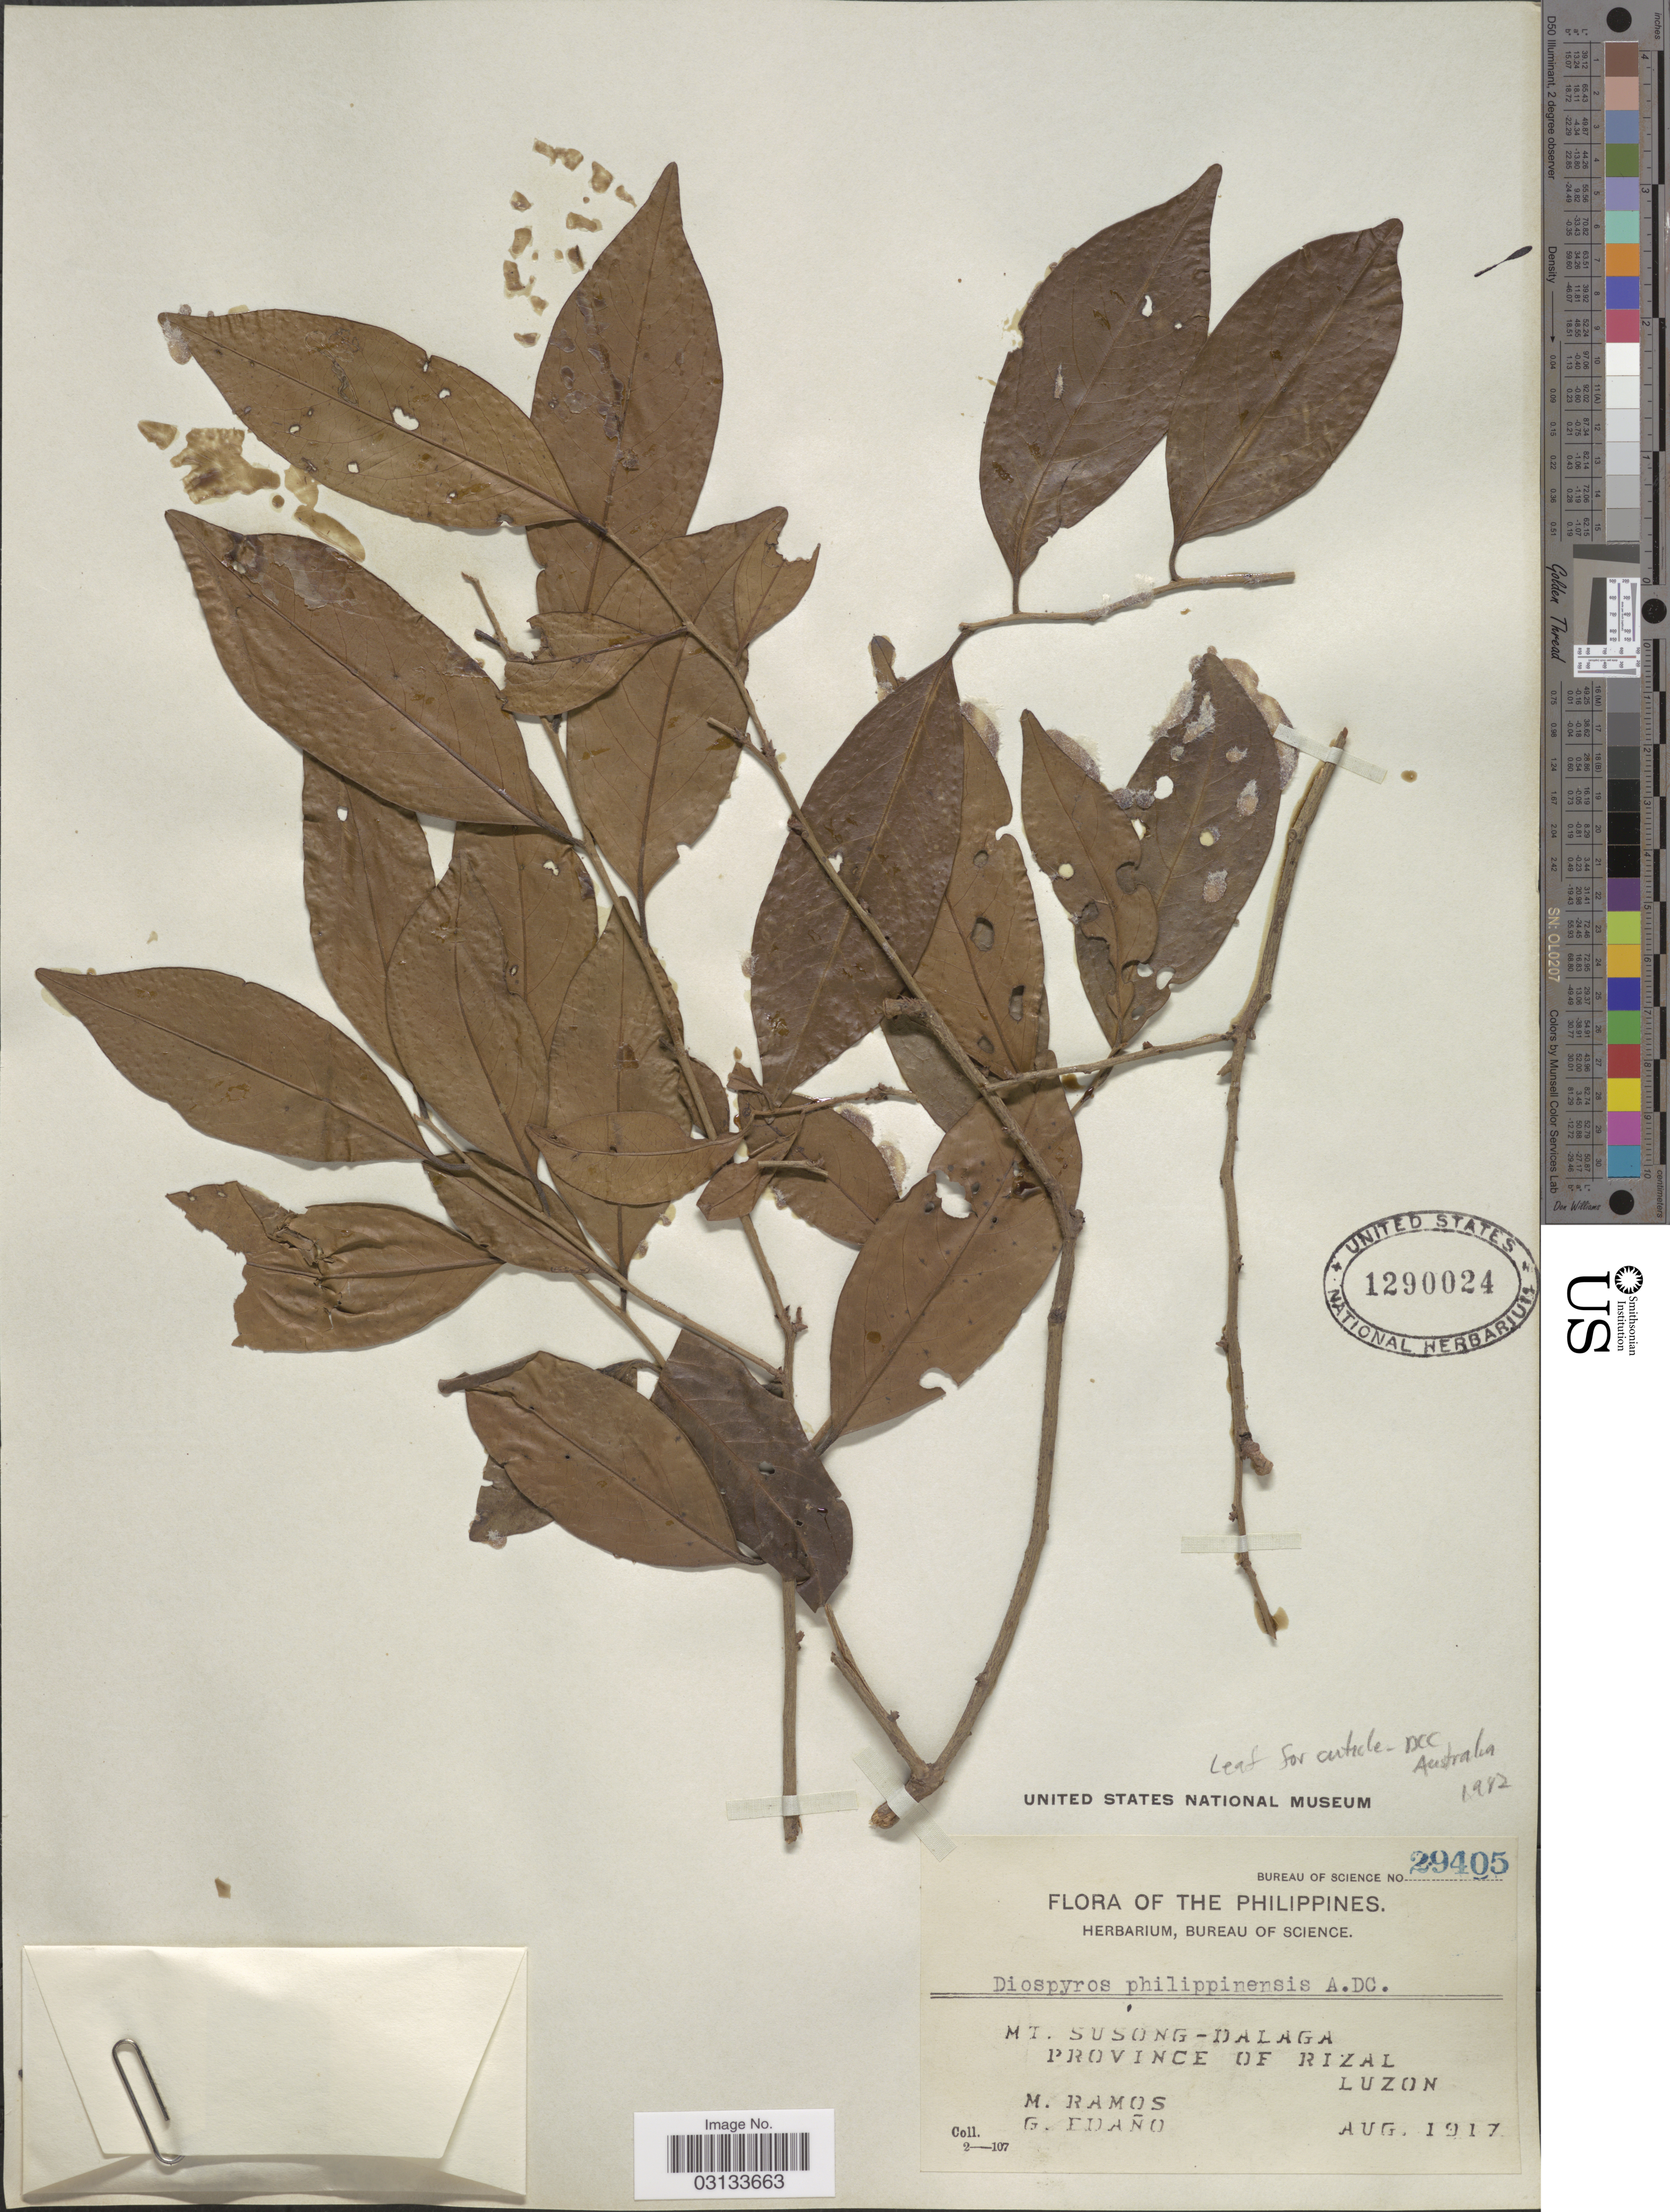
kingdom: Plantae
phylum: Tracheophyta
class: Magnoliopsida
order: Ericales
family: Ebenaceae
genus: Diospyros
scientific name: Diospyros philippinensis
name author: A. DC.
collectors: M. Ramos & G. Edaño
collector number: Bureau of Science 29405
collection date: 1917-08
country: Philippines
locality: Mt. Susong-Dalaga. Province of Rizal. Luzon.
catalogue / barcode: US 1290024